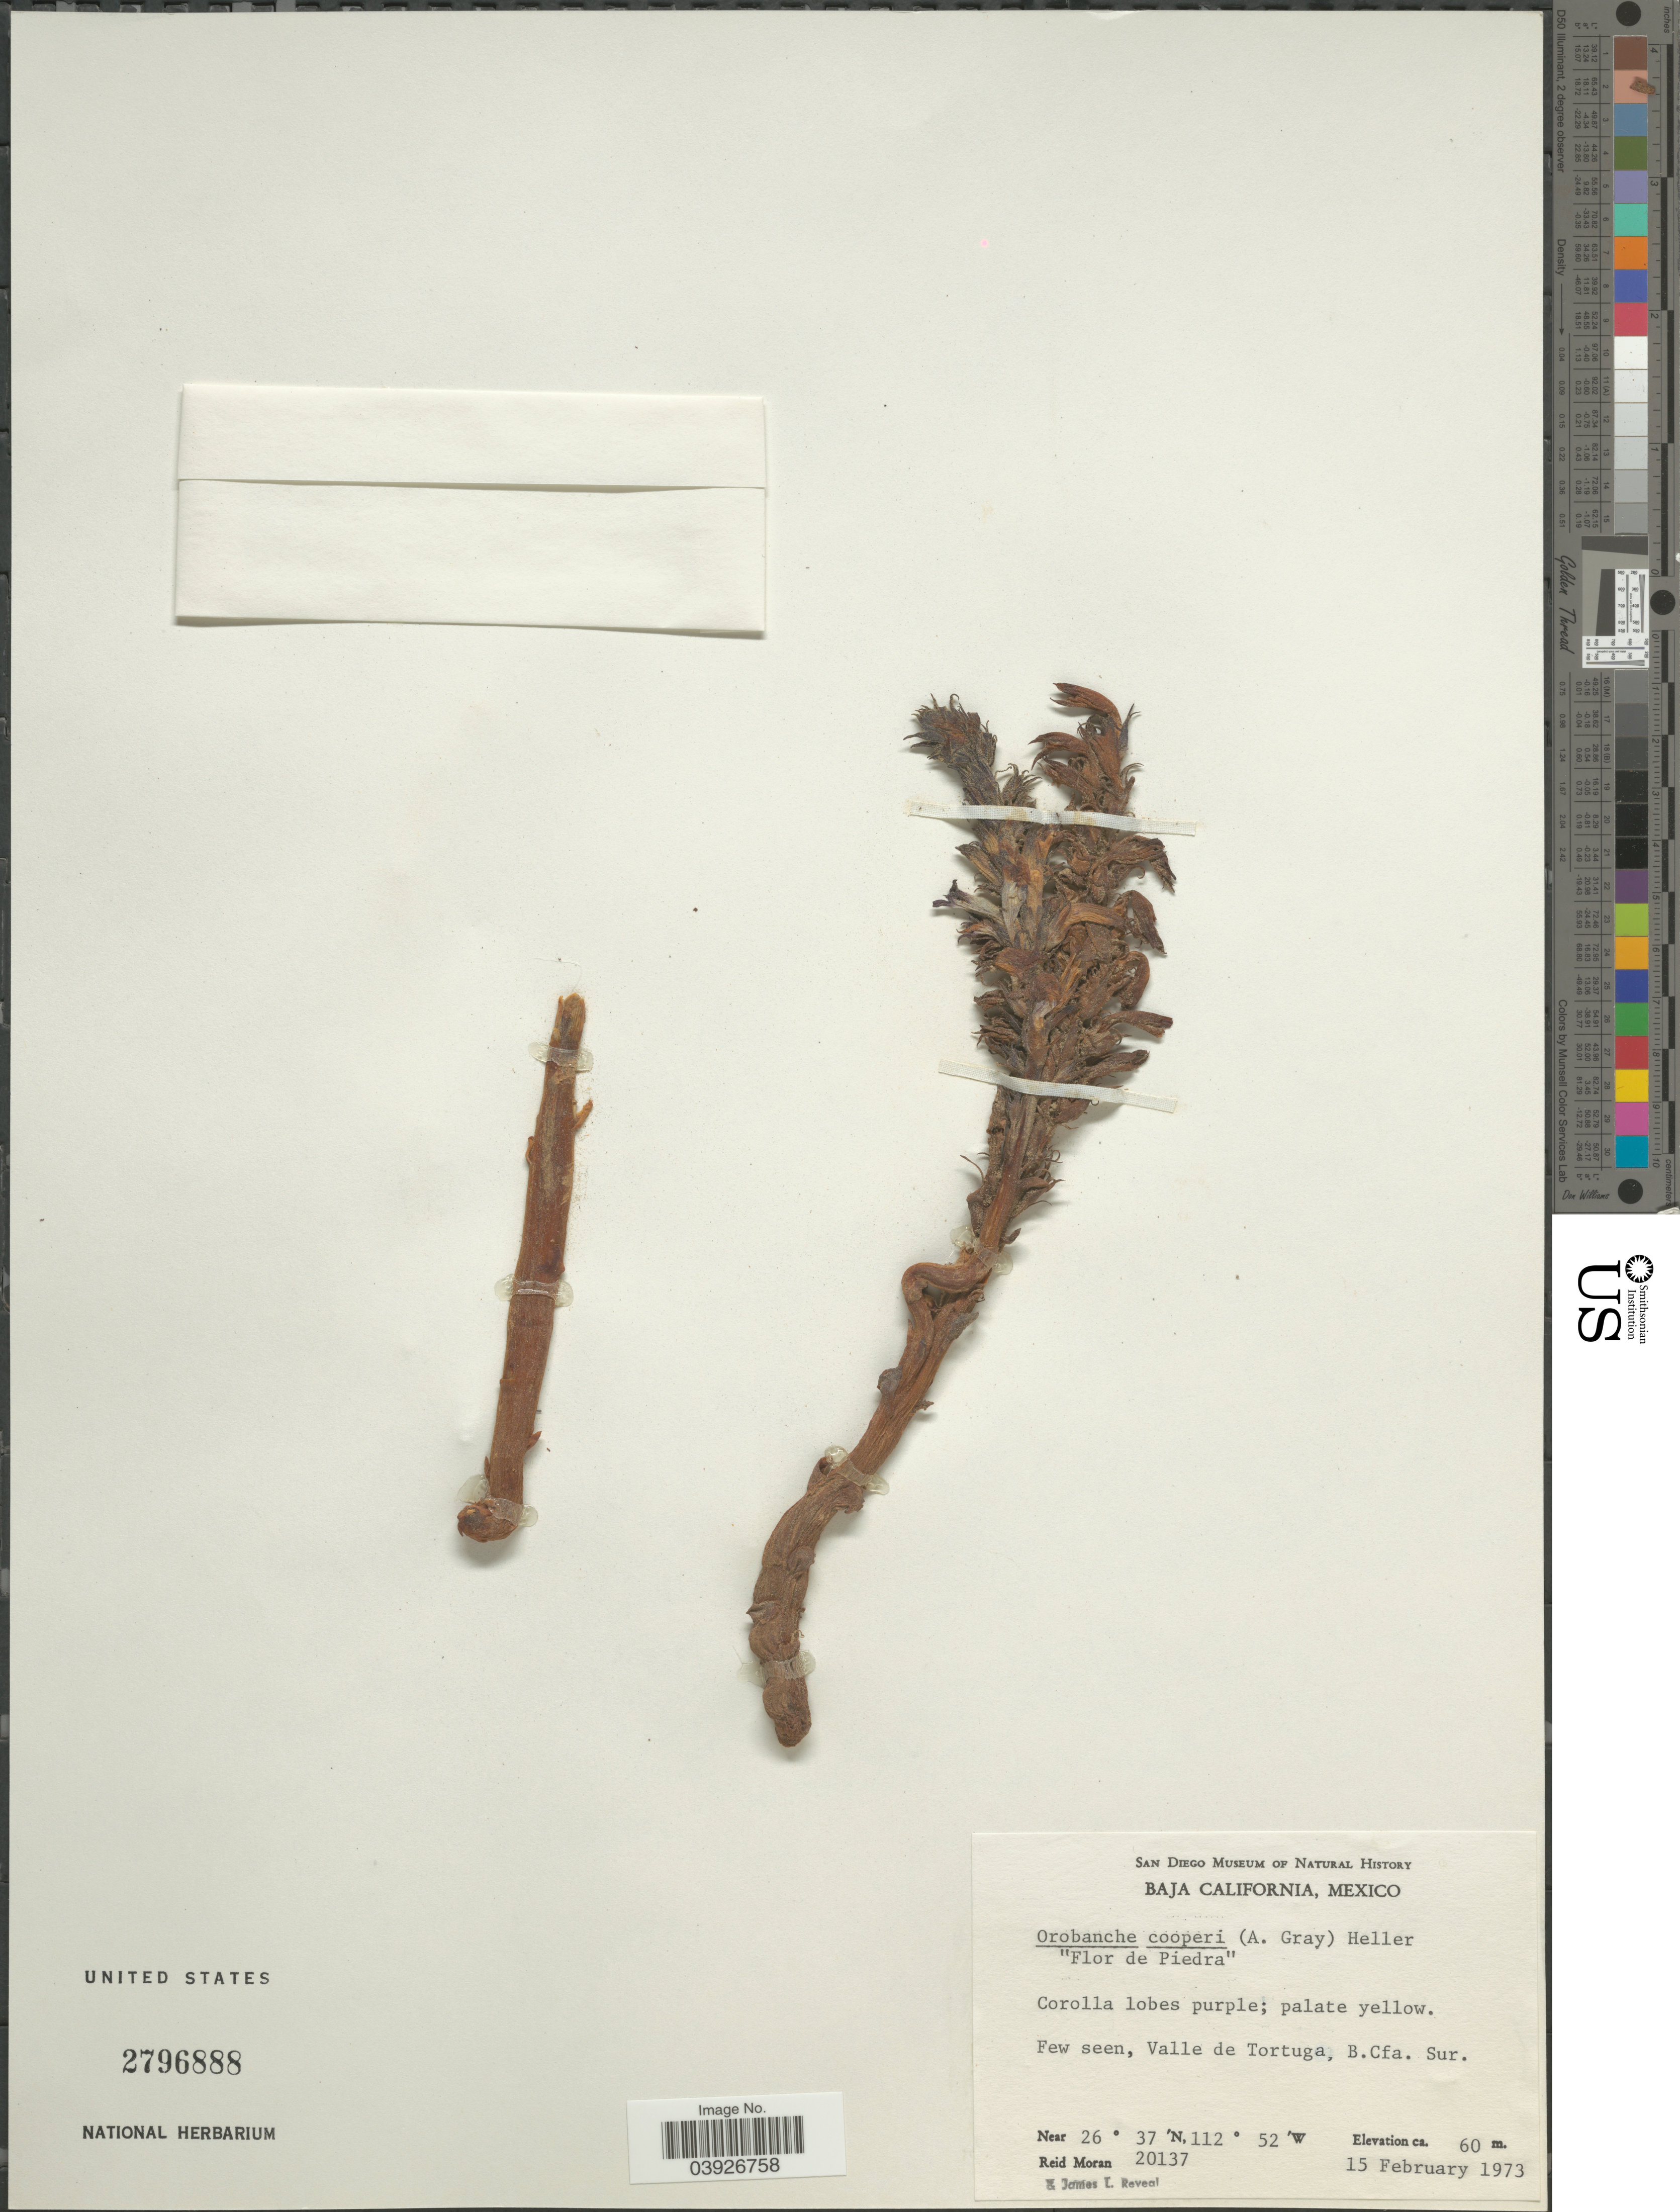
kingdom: Plantae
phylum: Tracheophyta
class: Magnoliopsida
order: Lamiales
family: Orobanchaceae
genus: Orobanche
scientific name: Orobanche cooperi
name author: (A. Gray) Heller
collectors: R. Moran & J. L. Reveal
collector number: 20137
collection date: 1973-02-15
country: Mexico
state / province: Baja California Sur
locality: Valle de Tortuga.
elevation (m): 60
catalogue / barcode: US 2796888